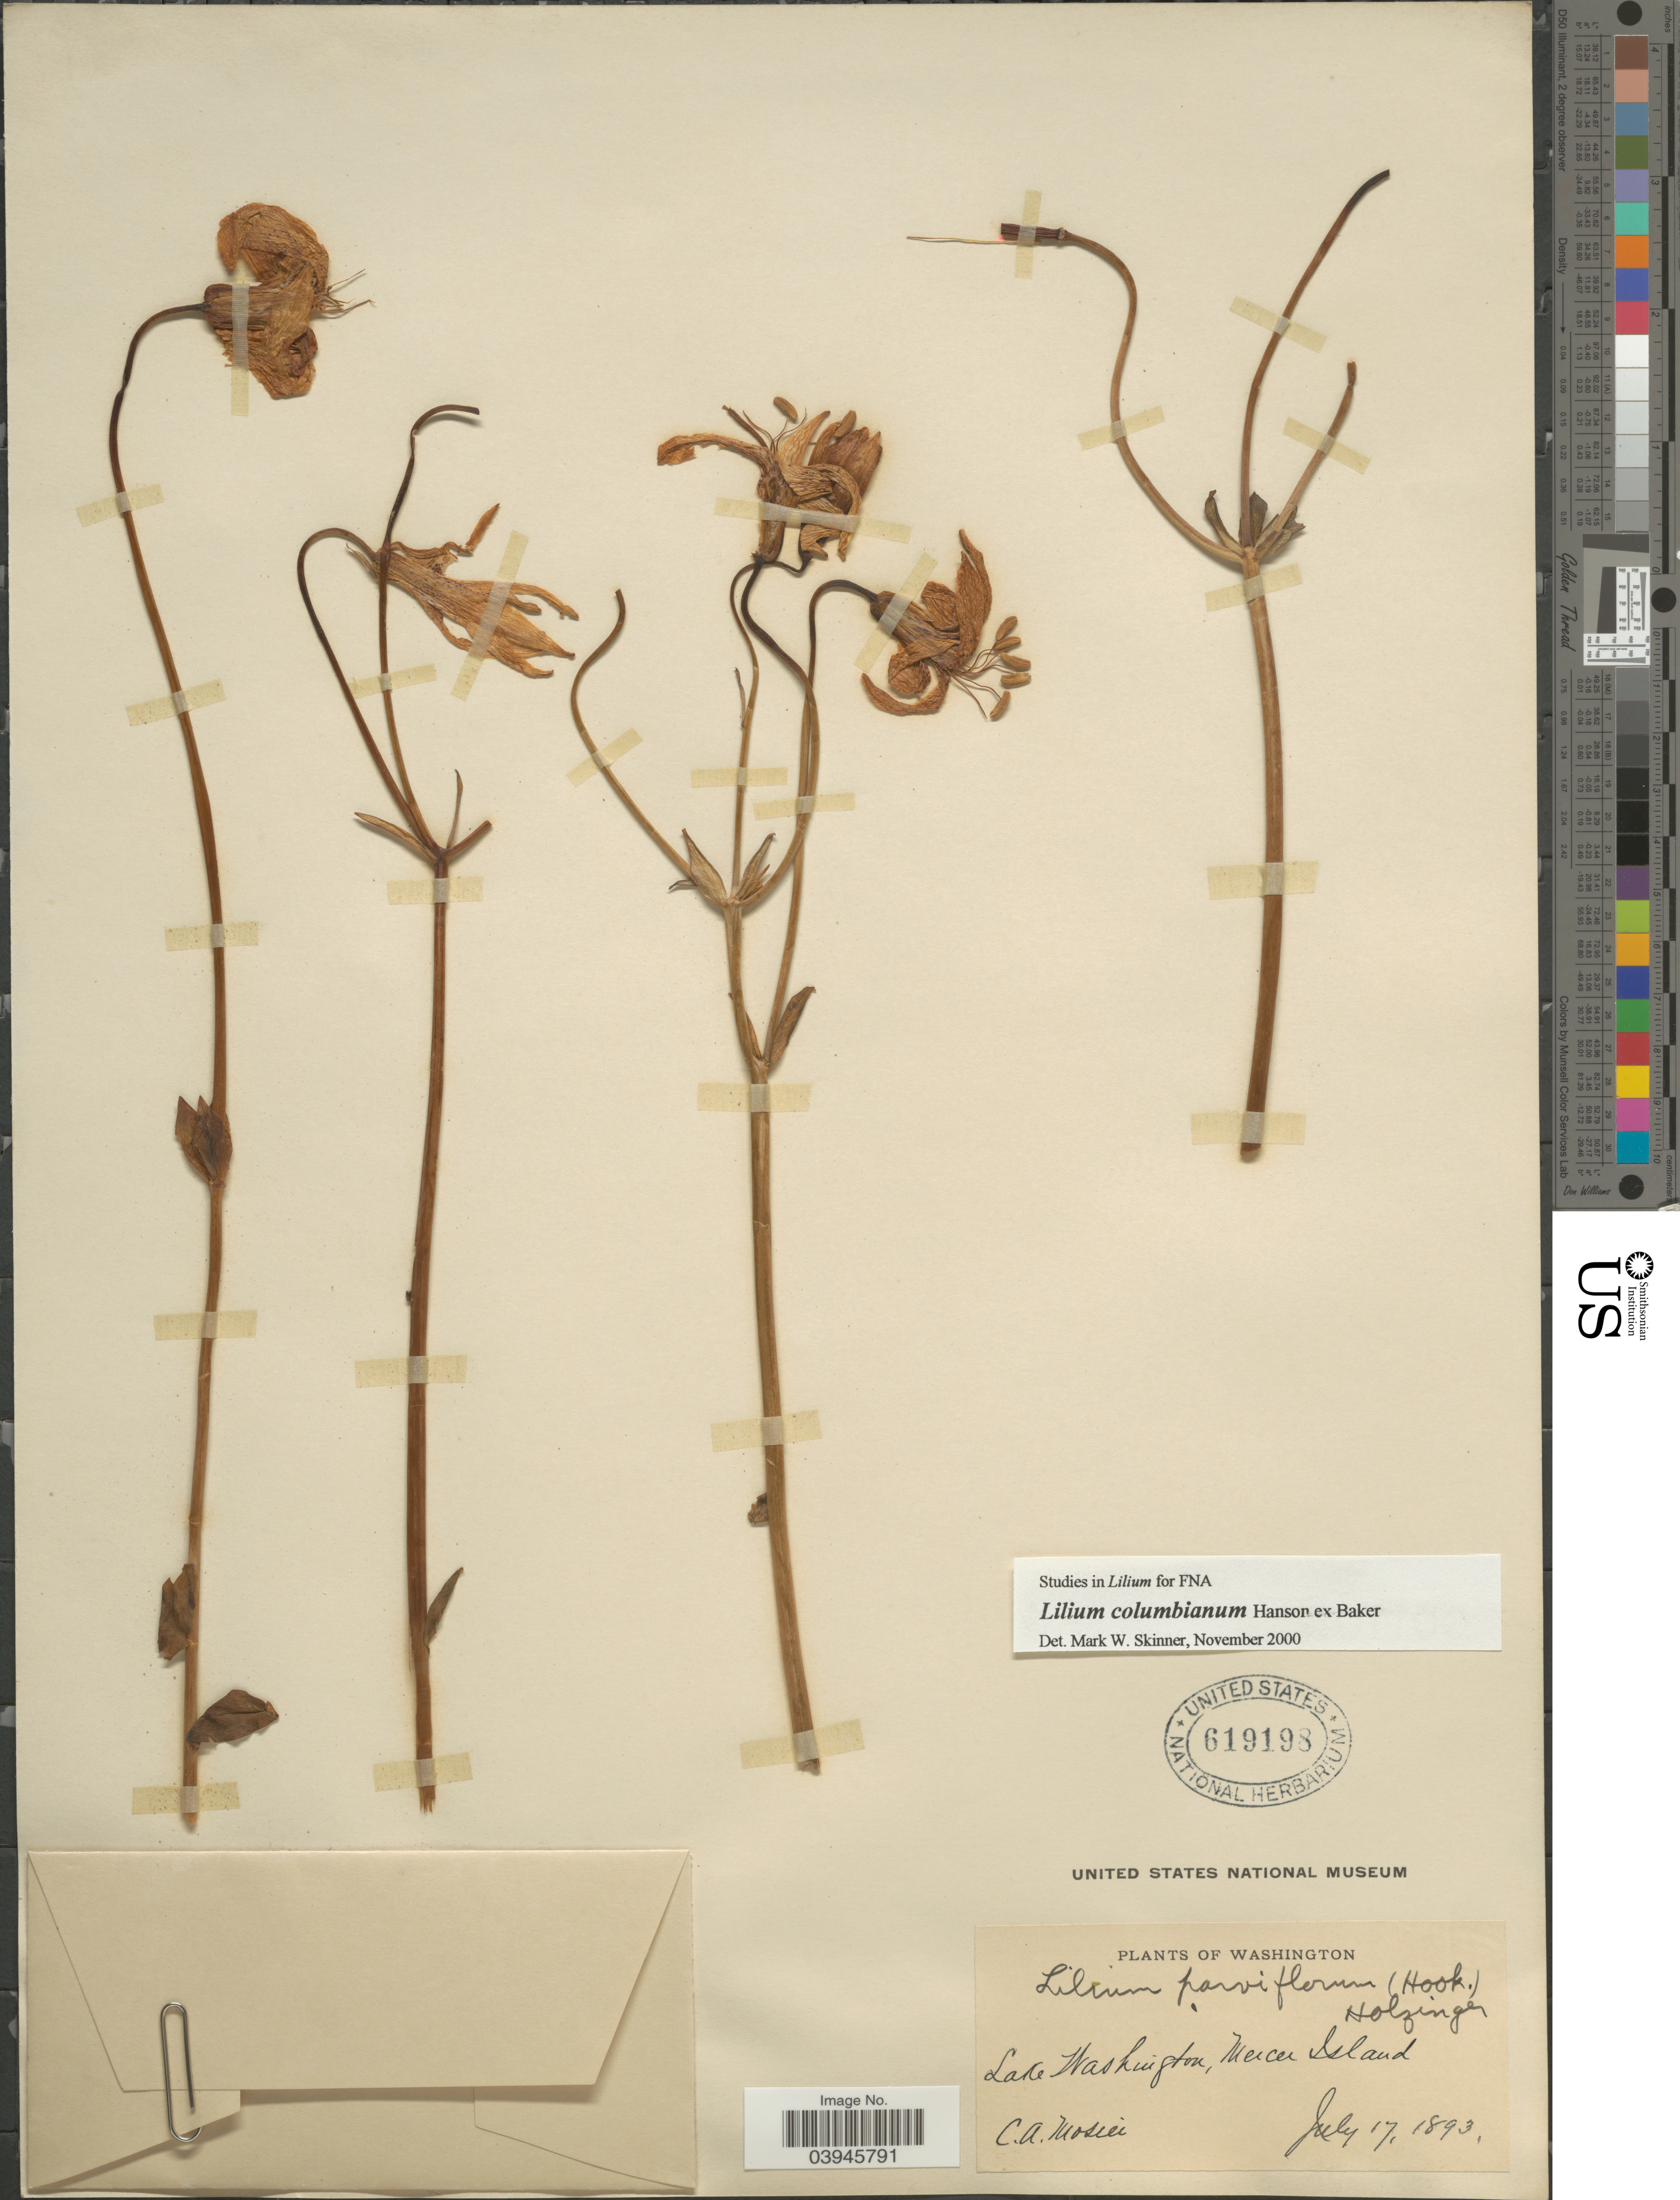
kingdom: Plantae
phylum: Tracheophyta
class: Liliopsida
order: Liliales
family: Liliaceae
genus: Lilium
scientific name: Lilium columbianum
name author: Leichtlin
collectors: C. A. Mosier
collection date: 1893-07-17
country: United States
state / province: Washington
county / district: King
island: Mercer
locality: Lake Washington, Mercer Island.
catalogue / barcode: US 619198